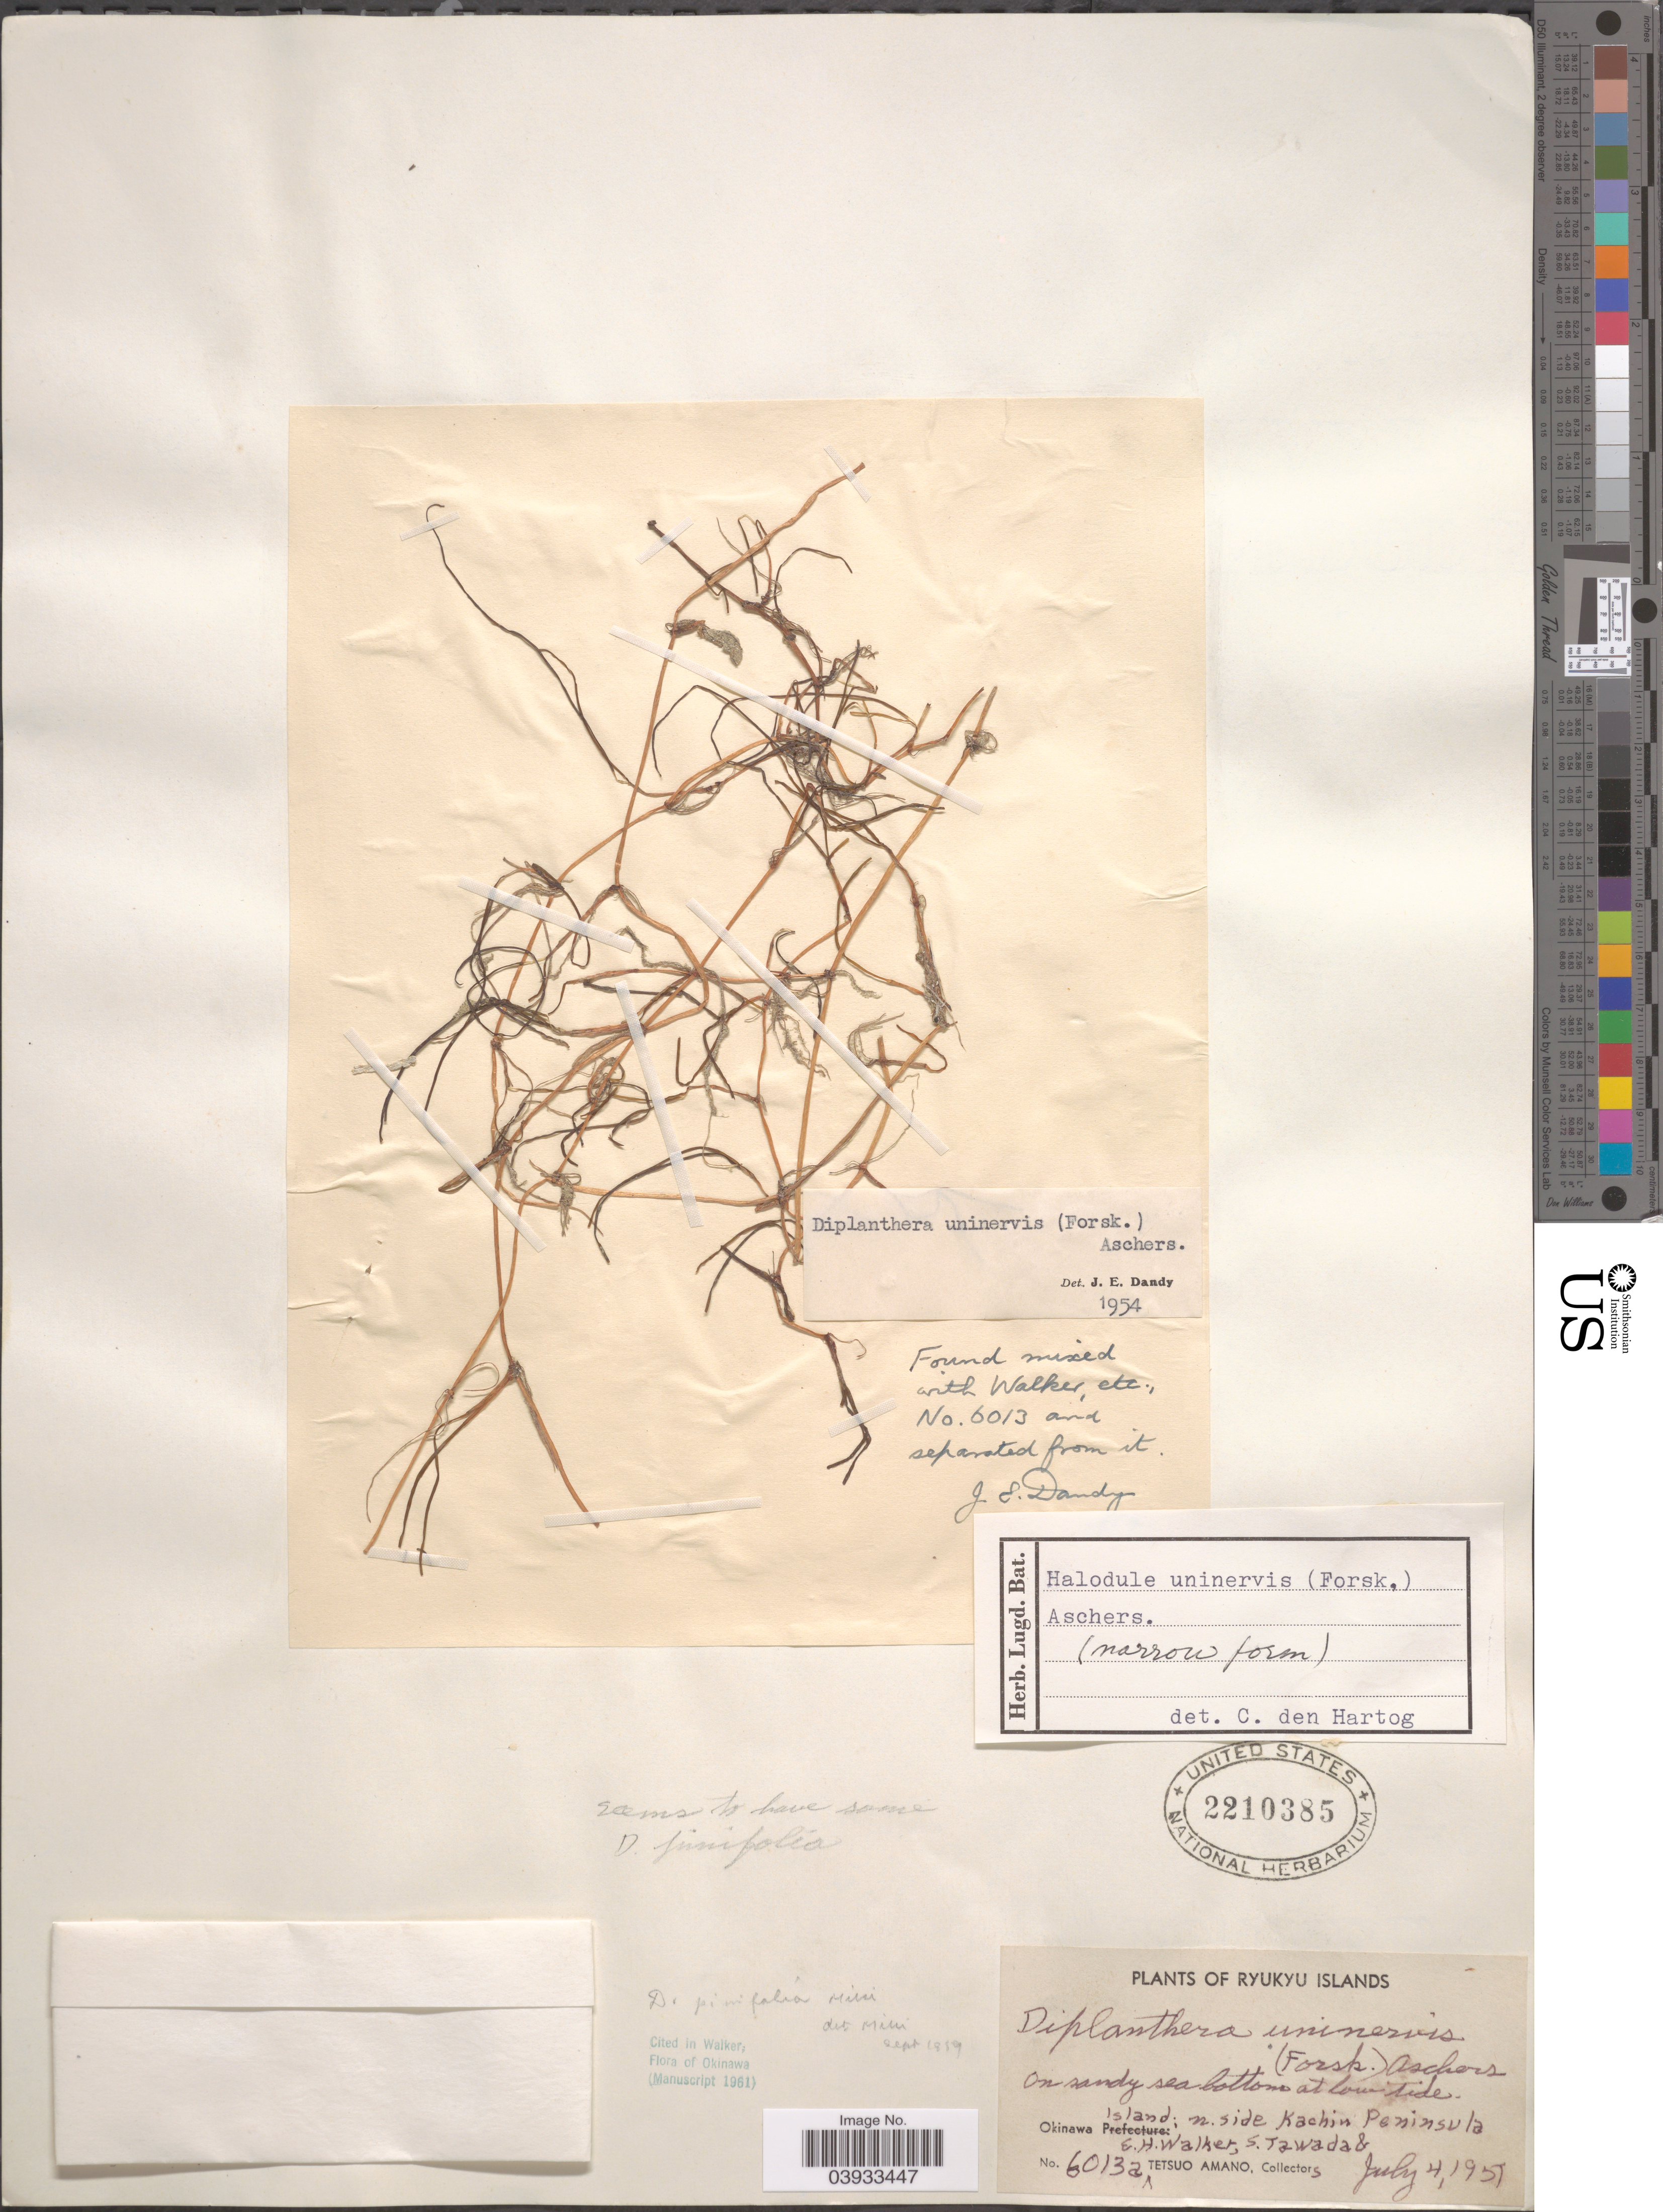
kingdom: Plantae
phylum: Tracheophyta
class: Liliopsida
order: Alismatales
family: Cymodoceaceae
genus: Halodule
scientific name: Halodule uninervis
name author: (Forssk.) Asch.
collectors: E. H. Walker, S. Tawada & T. Amano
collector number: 6013a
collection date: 1951-07-04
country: Japan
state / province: Okinawa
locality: Ryukyu Islands. Okinawa Island: n. side Kachin Peninsula.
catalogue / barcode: US 2210385